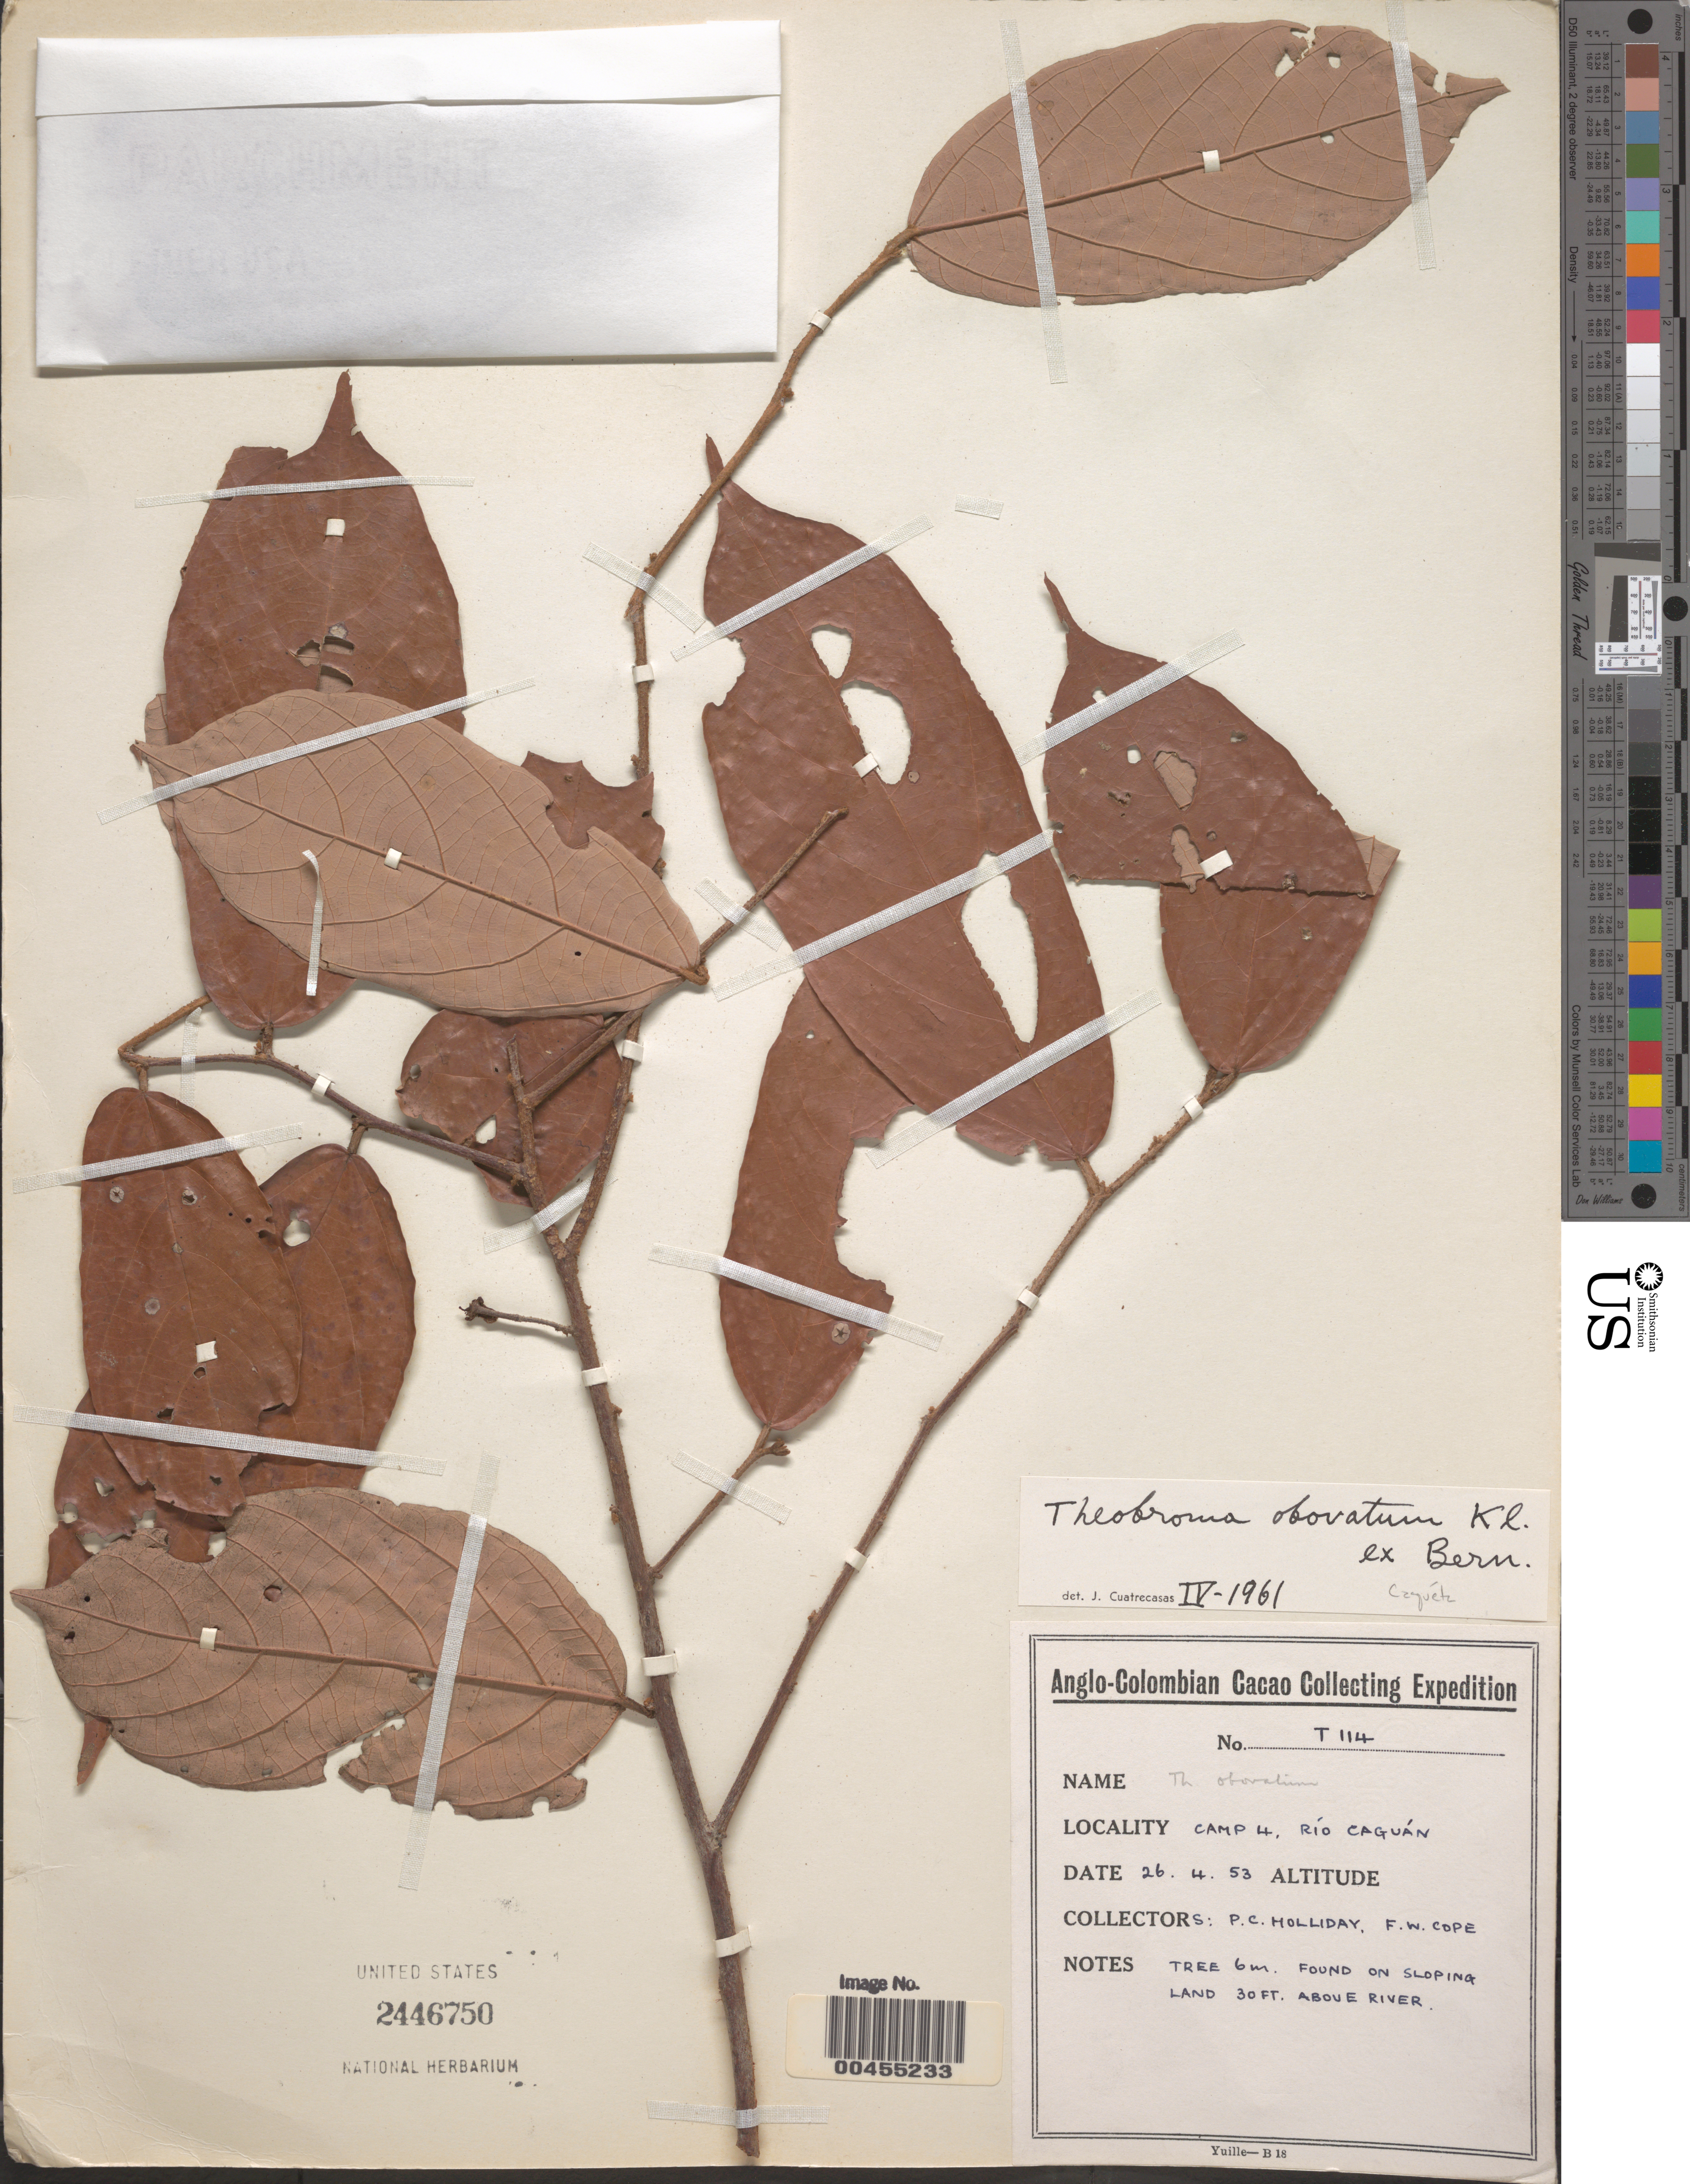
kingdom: Plantae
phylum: Tracheophyta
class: Magnoliopsida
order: Fabales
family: Fabaceae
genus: Caesalpinia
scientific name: Caesalpinia ciliata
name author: (Bergius ex Wikstr.) Urb.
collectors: N. Britton & et al.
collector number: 1678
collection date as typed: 20 Feb 1914 to 26 Feb 1914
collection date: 1914-02-20/1914-02-26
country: Puerto Rico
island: Mona I.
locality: Sardinera.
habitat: coastal plain.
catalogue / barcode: US 3151192-2